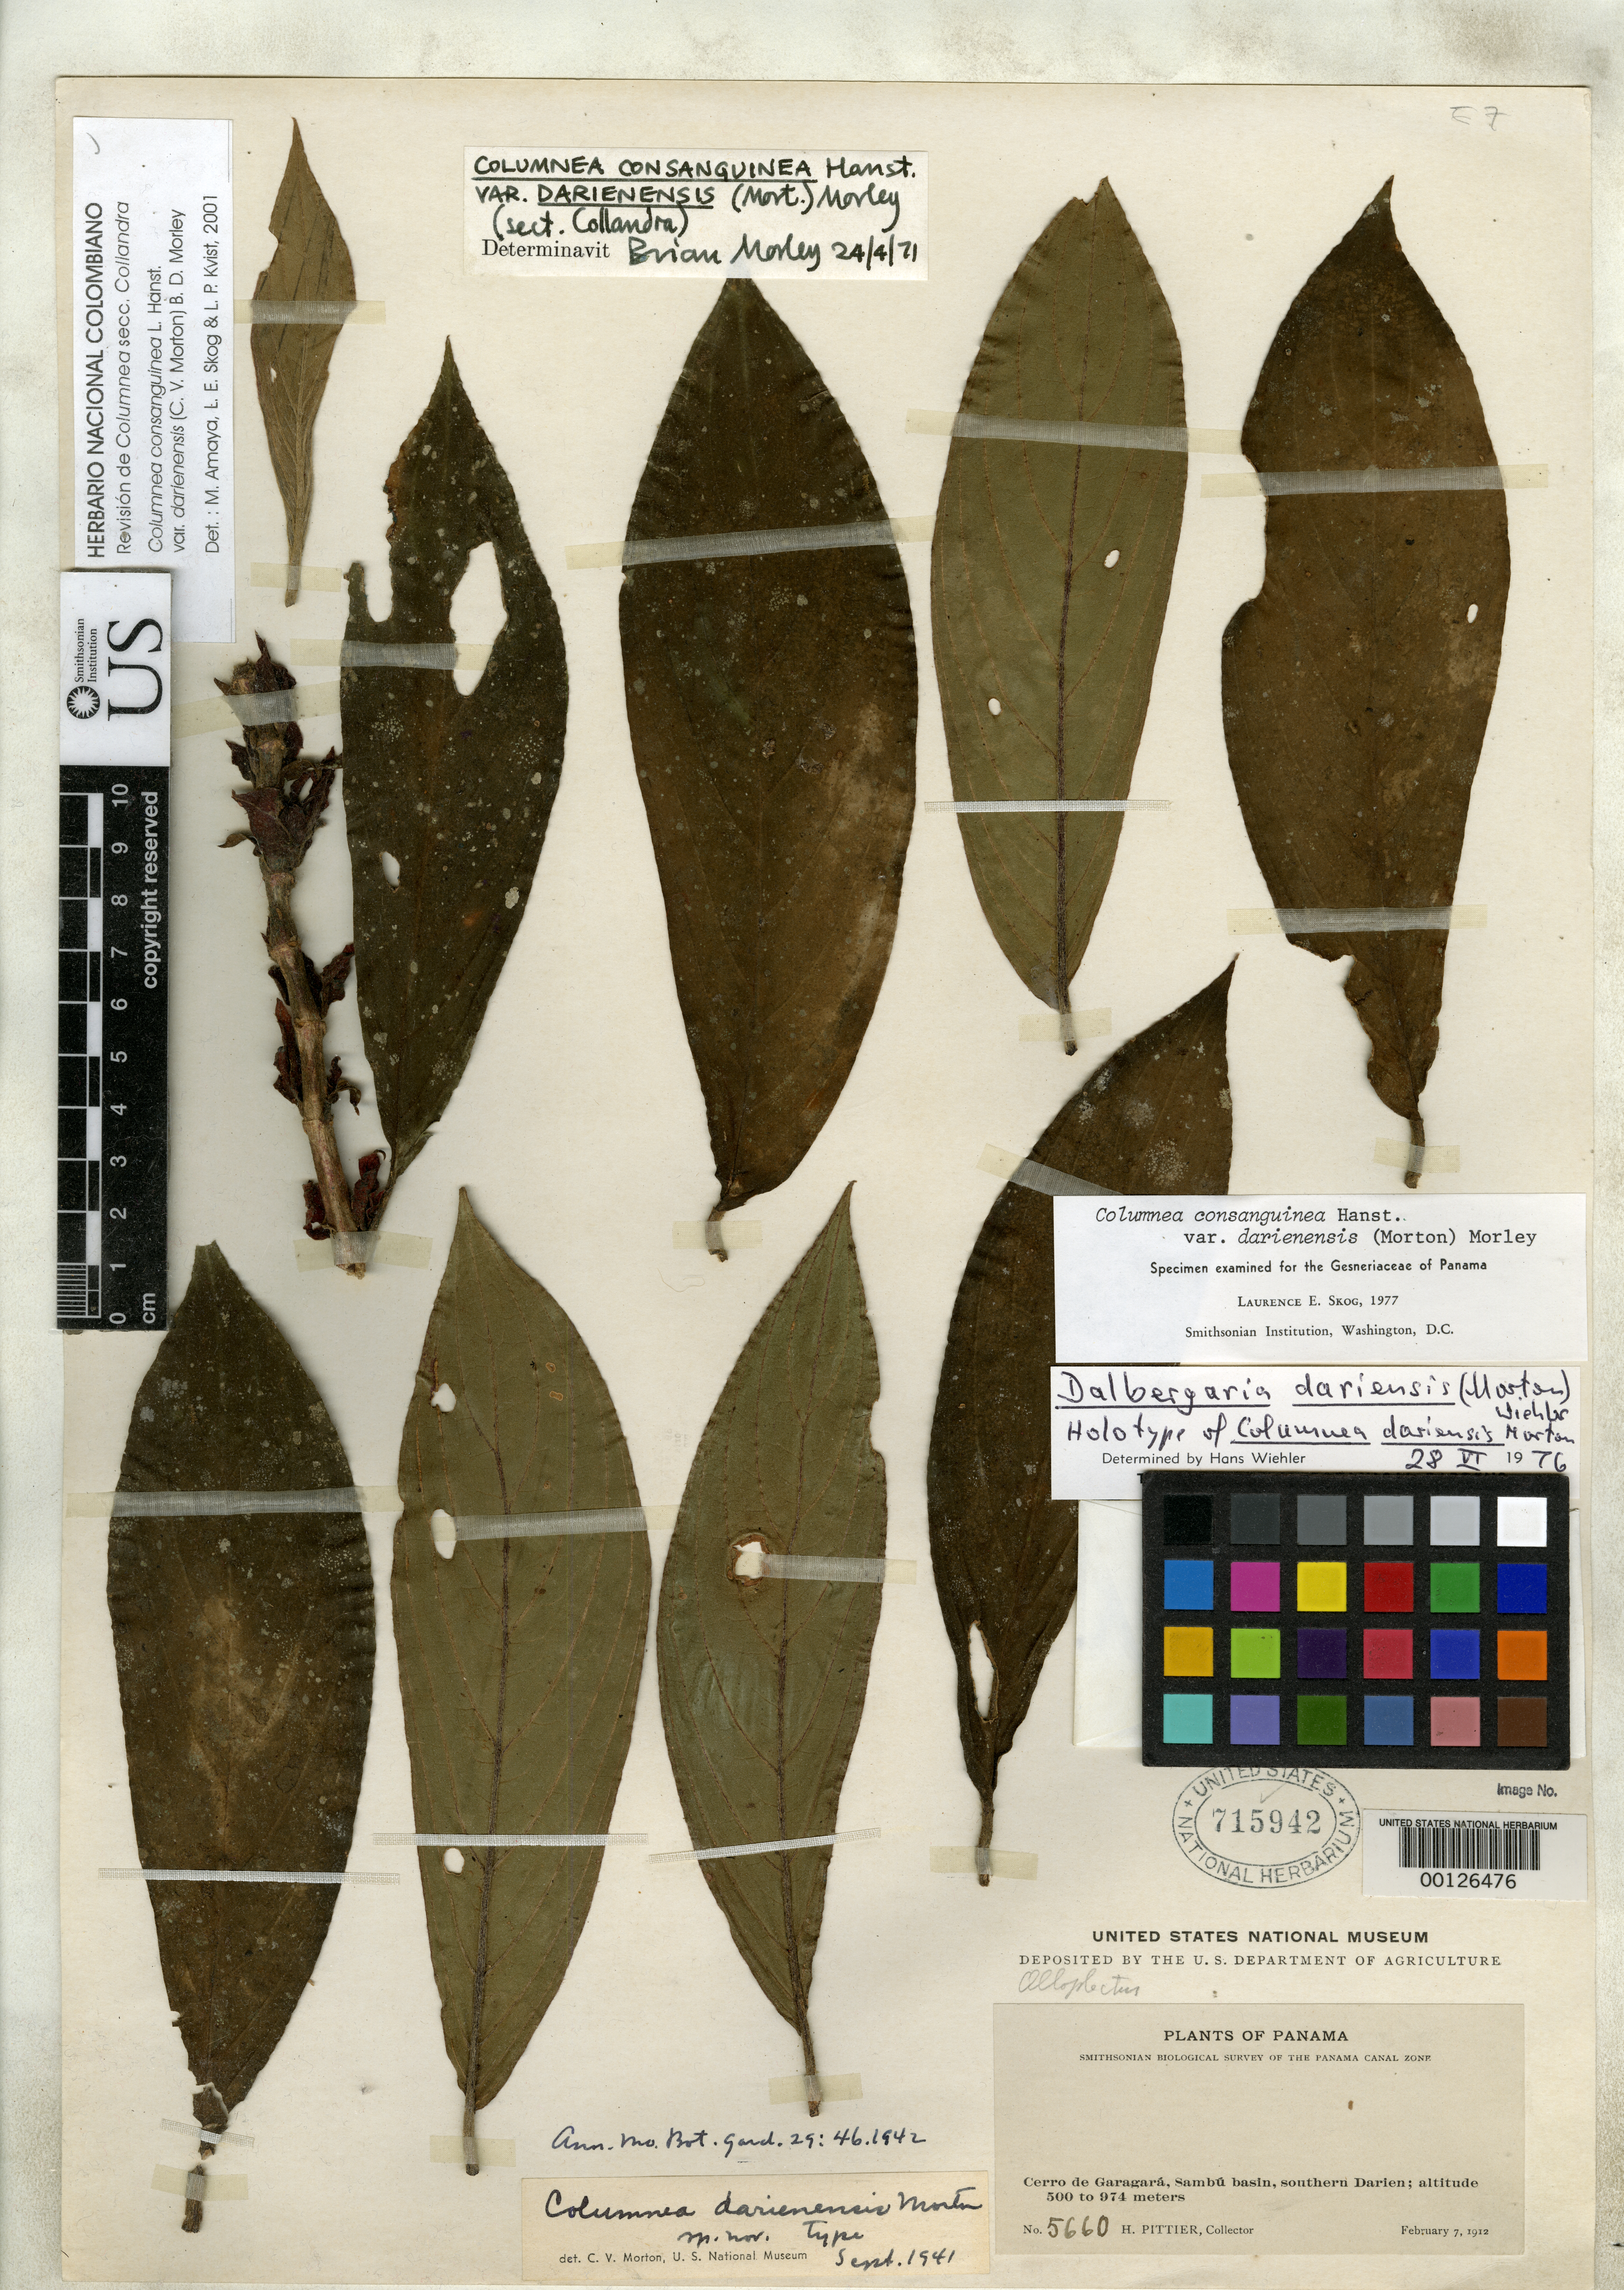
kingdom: Plantae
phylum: Tracheophyta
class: Magnoliopsida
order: Lamiales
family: Gesneriaceae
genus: Columnea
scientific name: Columnea darienensis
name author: C.V. Morton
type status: Holotype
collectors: H. F. Pittier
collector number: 5660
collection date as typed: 07 Feb 1912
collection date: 1912-02-07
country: Panama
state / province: Darién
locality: Cerro de Garagará, Sambú Basin, southern Darien.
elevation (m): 500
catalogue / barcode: US 715942